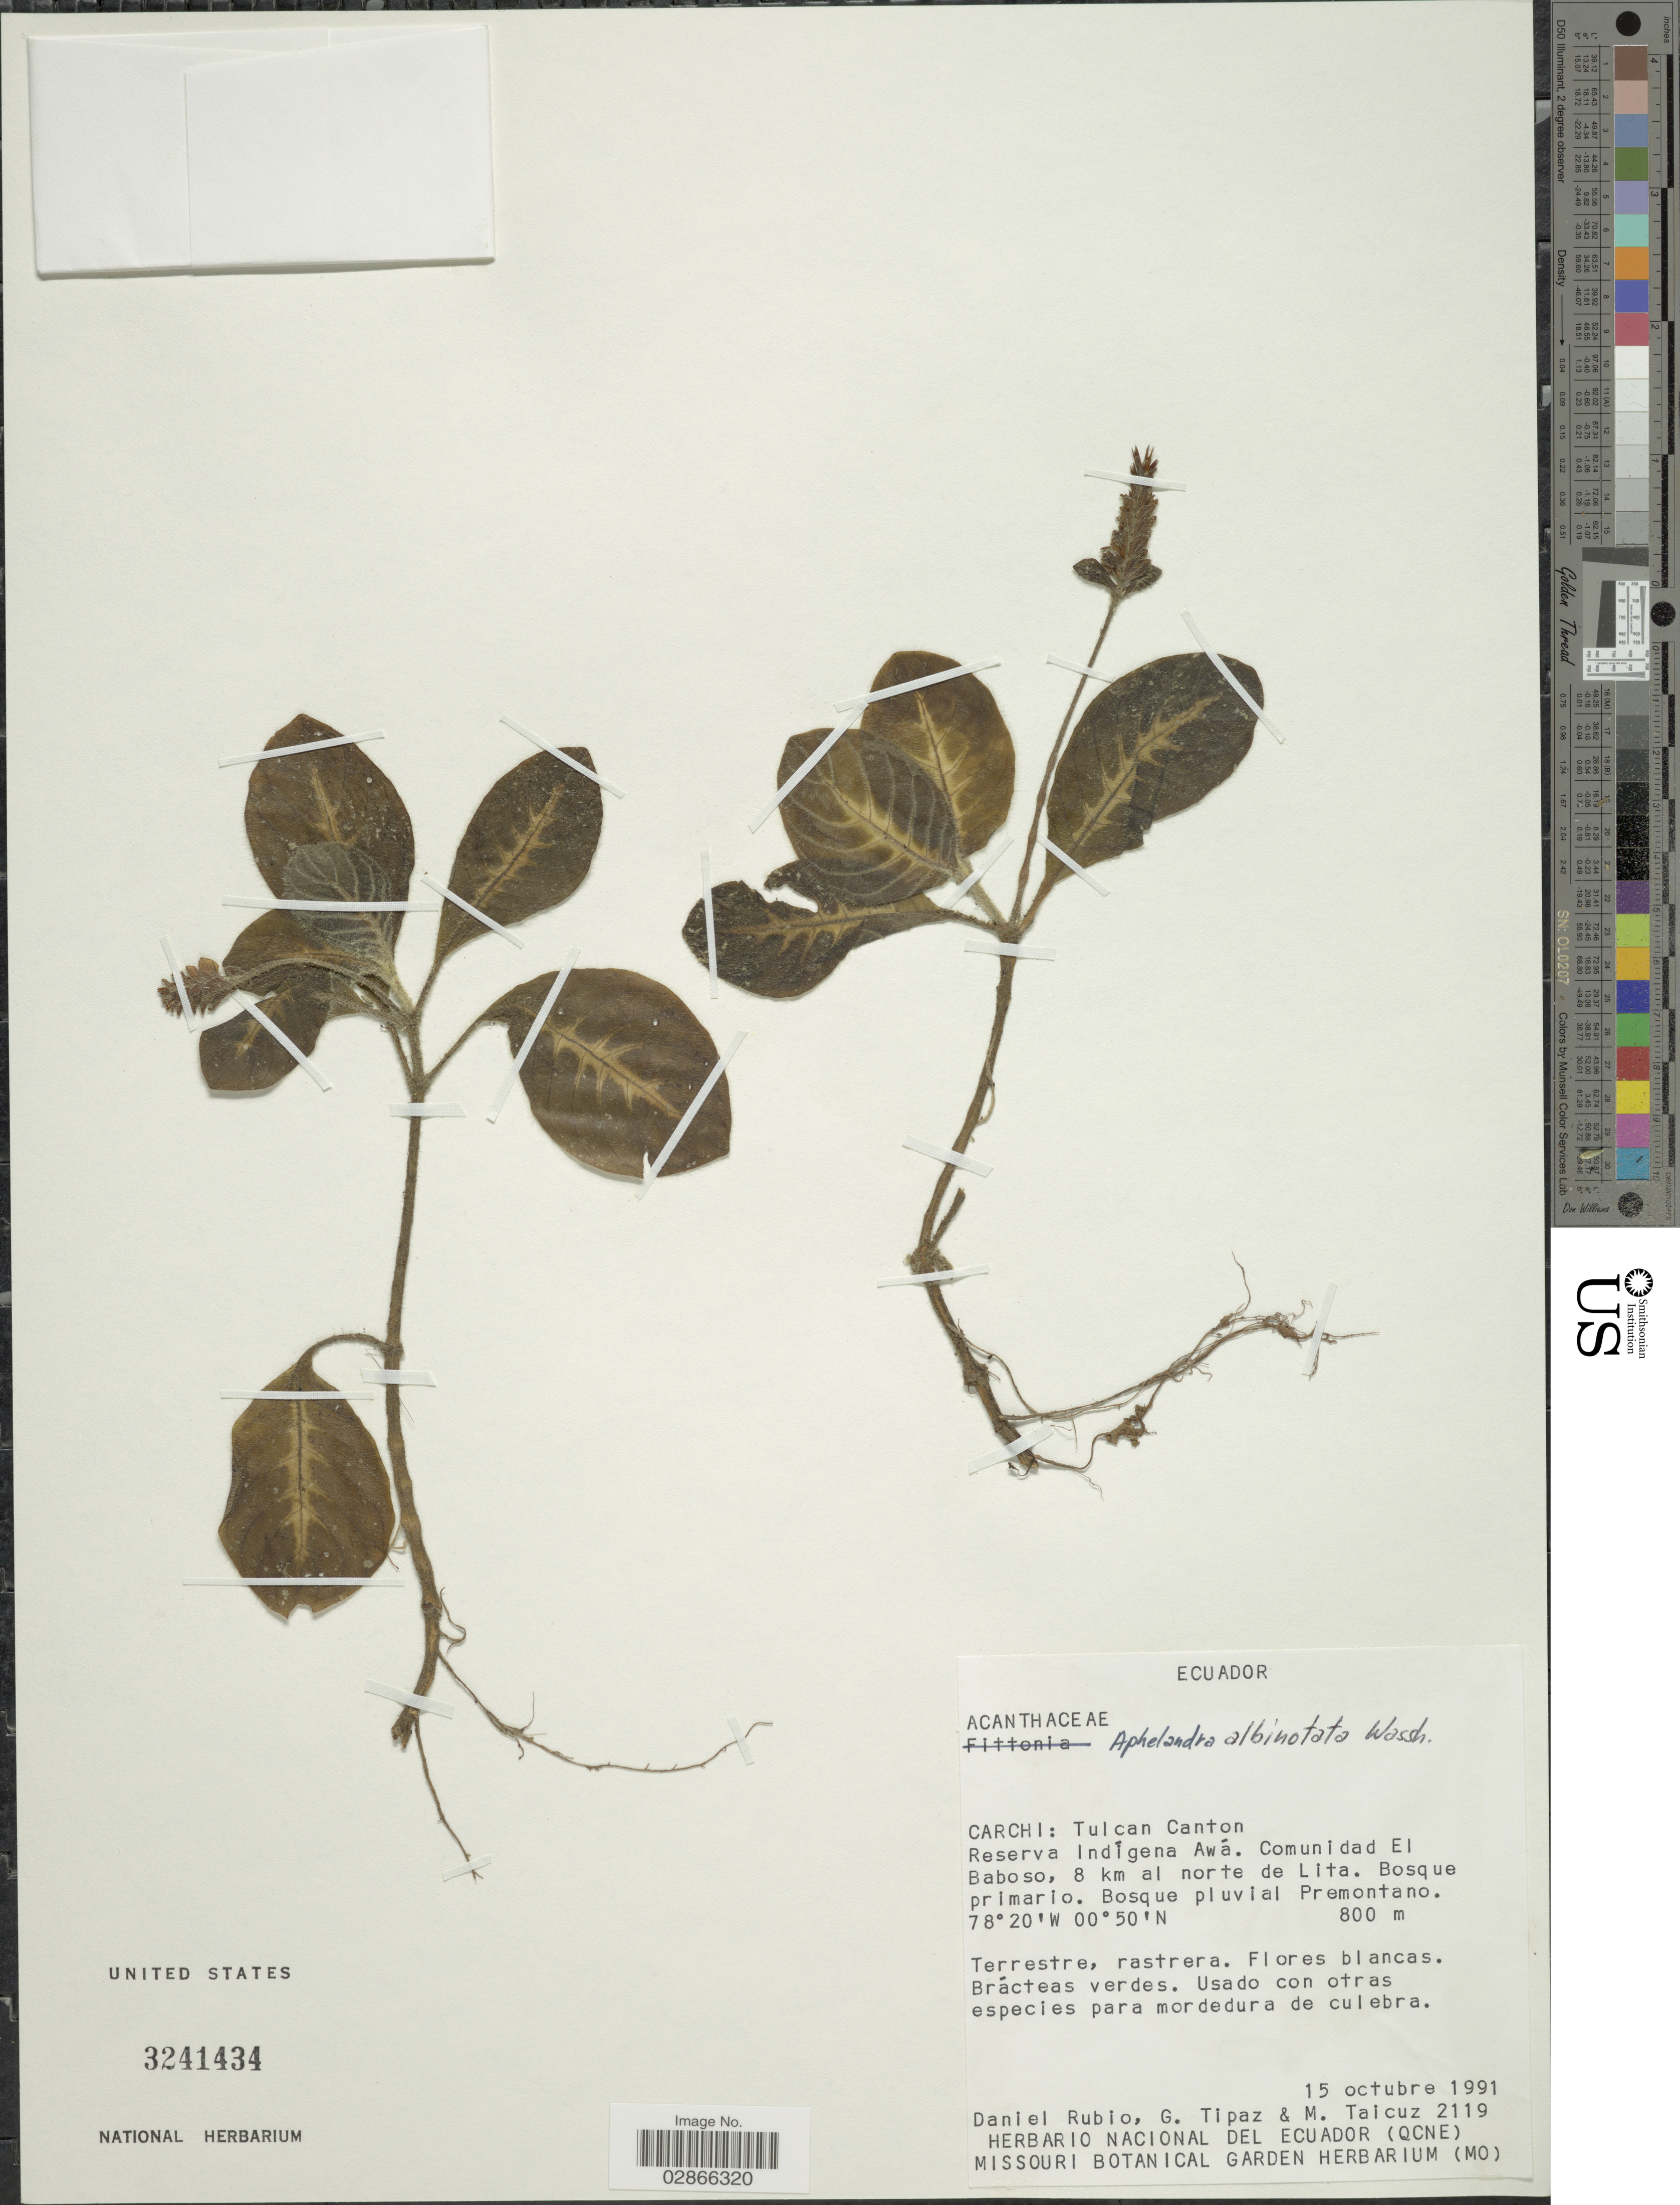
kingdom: Plantae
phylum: Tracheophyta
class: Magnoliopsida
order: Lamiales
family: Acanthaceae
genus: Aphelandra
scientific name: Aphelandra albinotata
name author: Wassh.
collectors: D. Rubio, G. Tipaz & M. Taicuz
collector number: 2119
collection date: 1991-10-15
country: Ecuador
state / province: Carchi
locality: Tulcan Canton. Reserva Indigena Awá. Comunidad El Baboso, 8 km al norte de Lita.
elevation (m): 800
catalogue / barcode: US 3241434